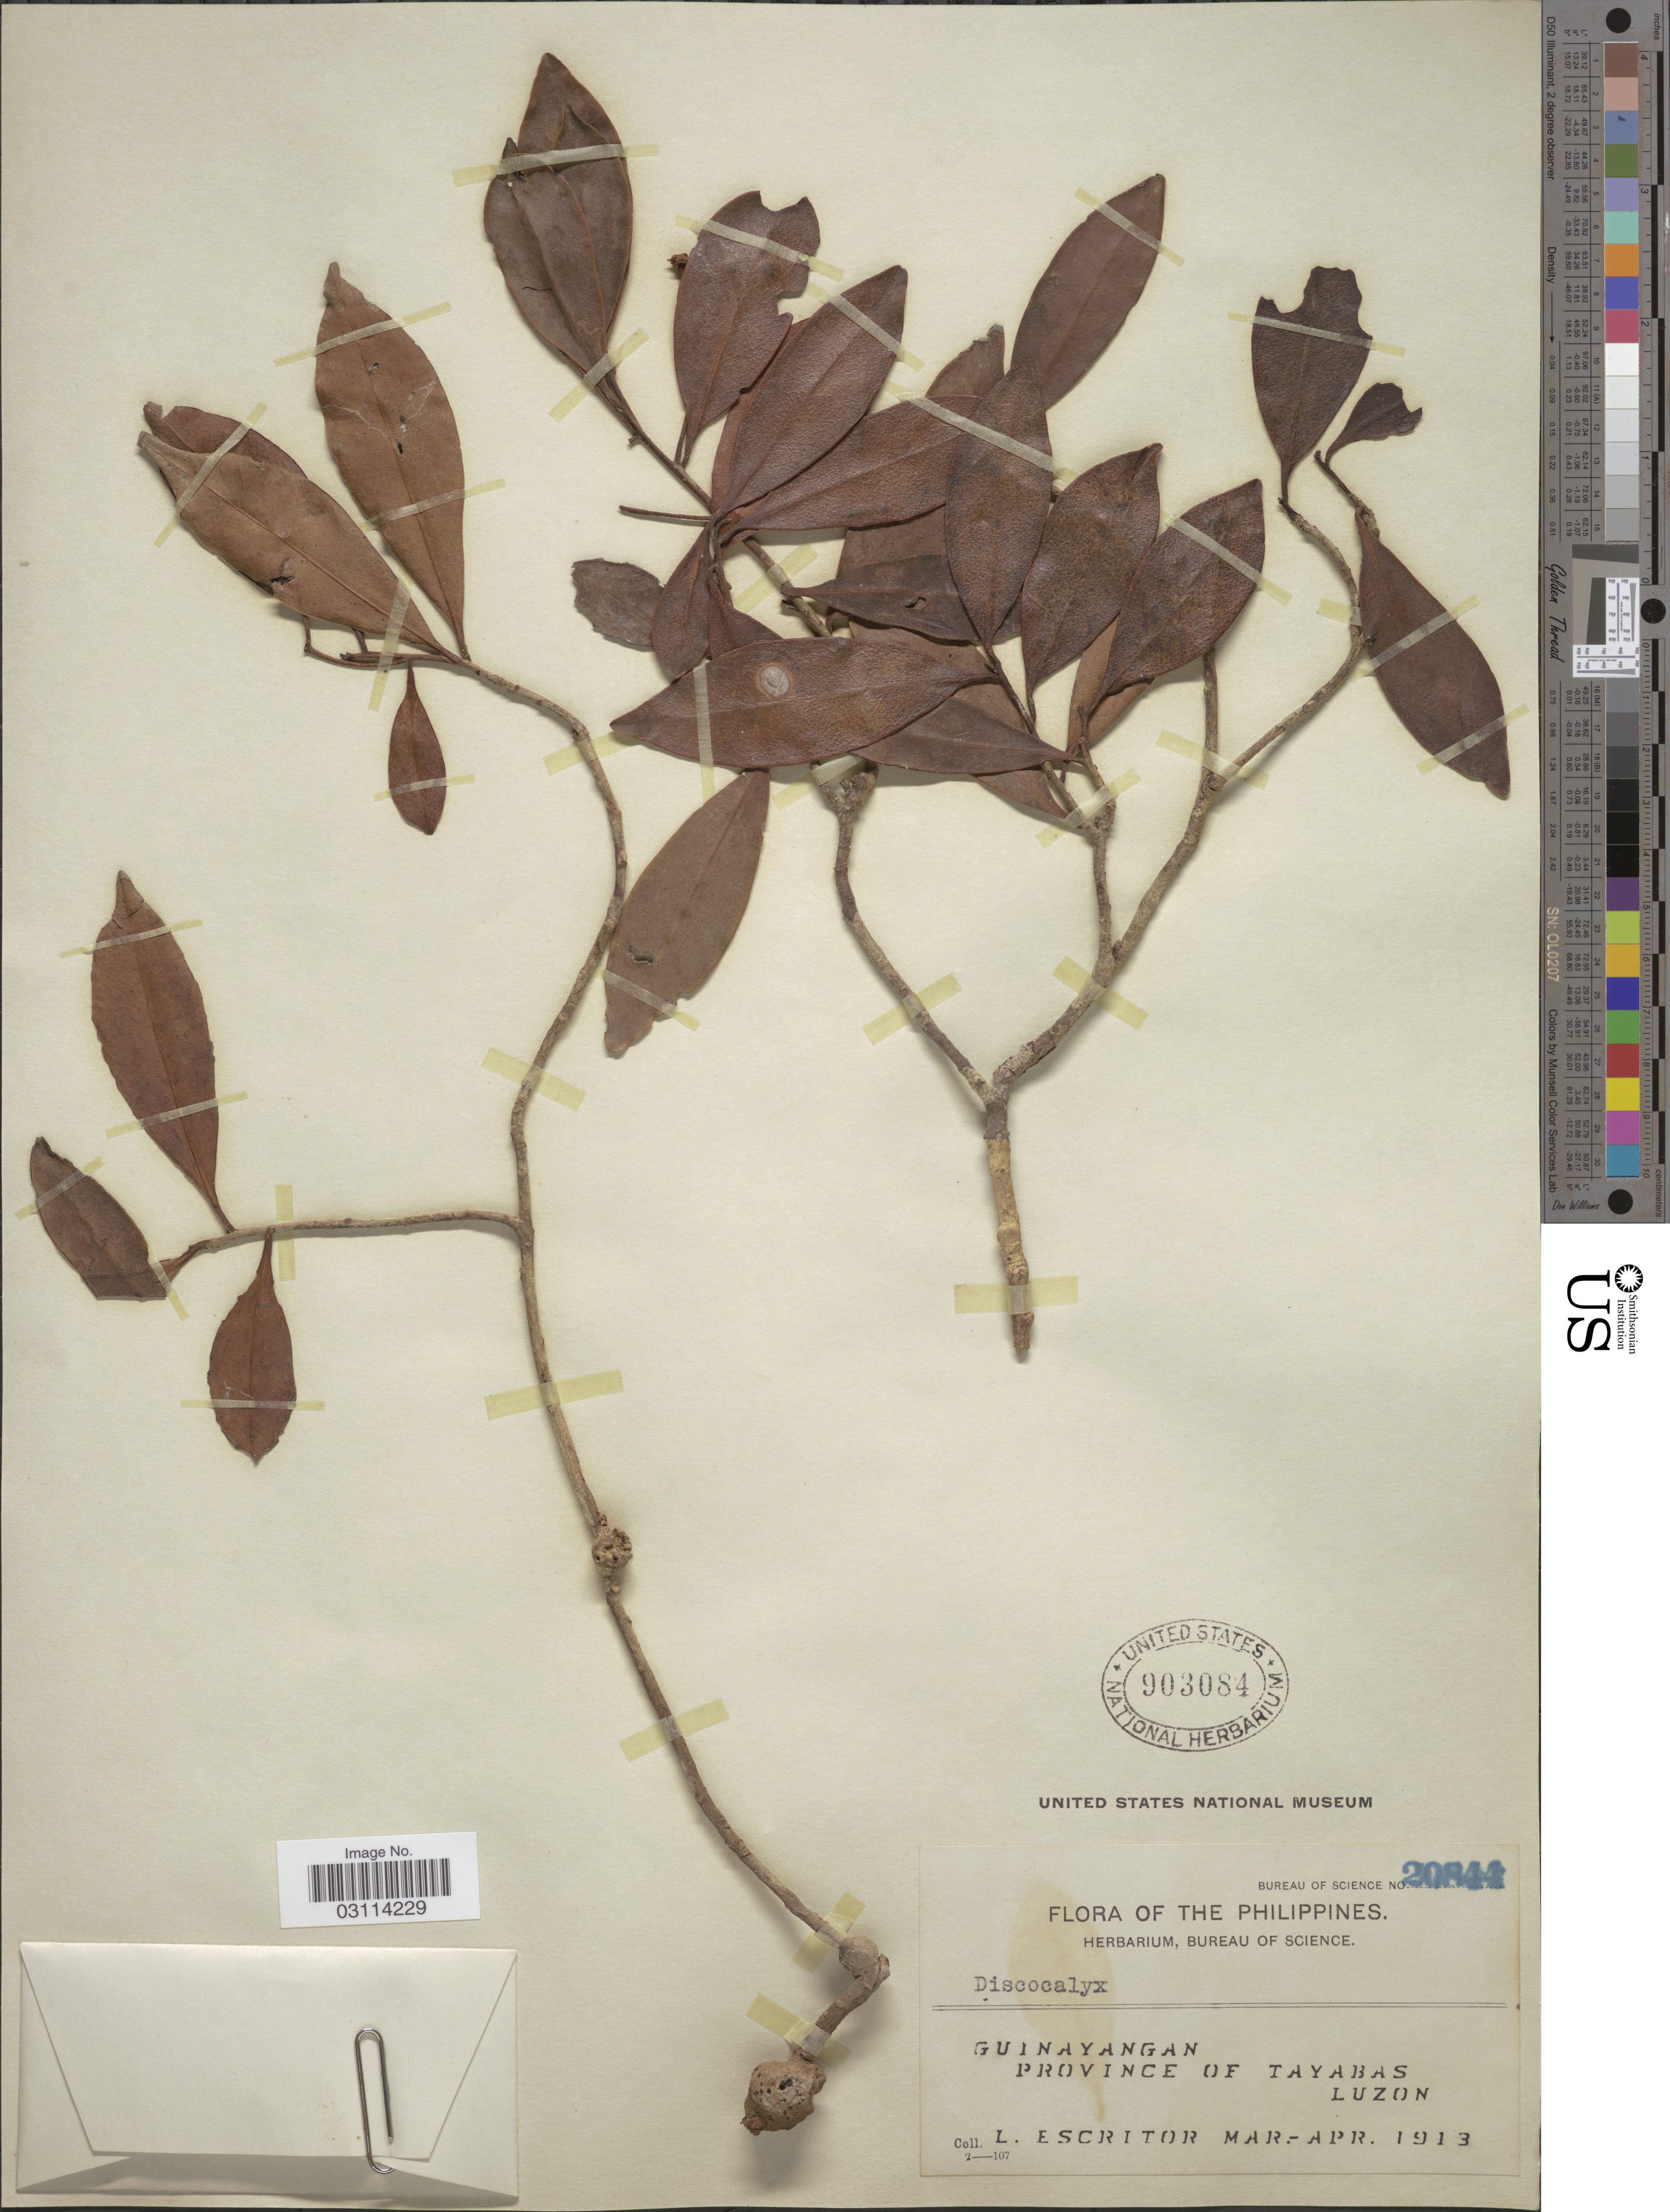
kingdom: Plantae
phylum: Tracheophyta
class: Magnoliopsida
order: Ericales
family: Primulaceae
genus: Discocalyx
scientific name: Discocalyx sp.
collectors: L. Escritor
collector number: Bureau of Science 20844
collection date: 1913-03/1913-04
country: Philippines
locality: Guinayangan, Province of Tayabas, Luzon.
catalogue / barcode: US 903084